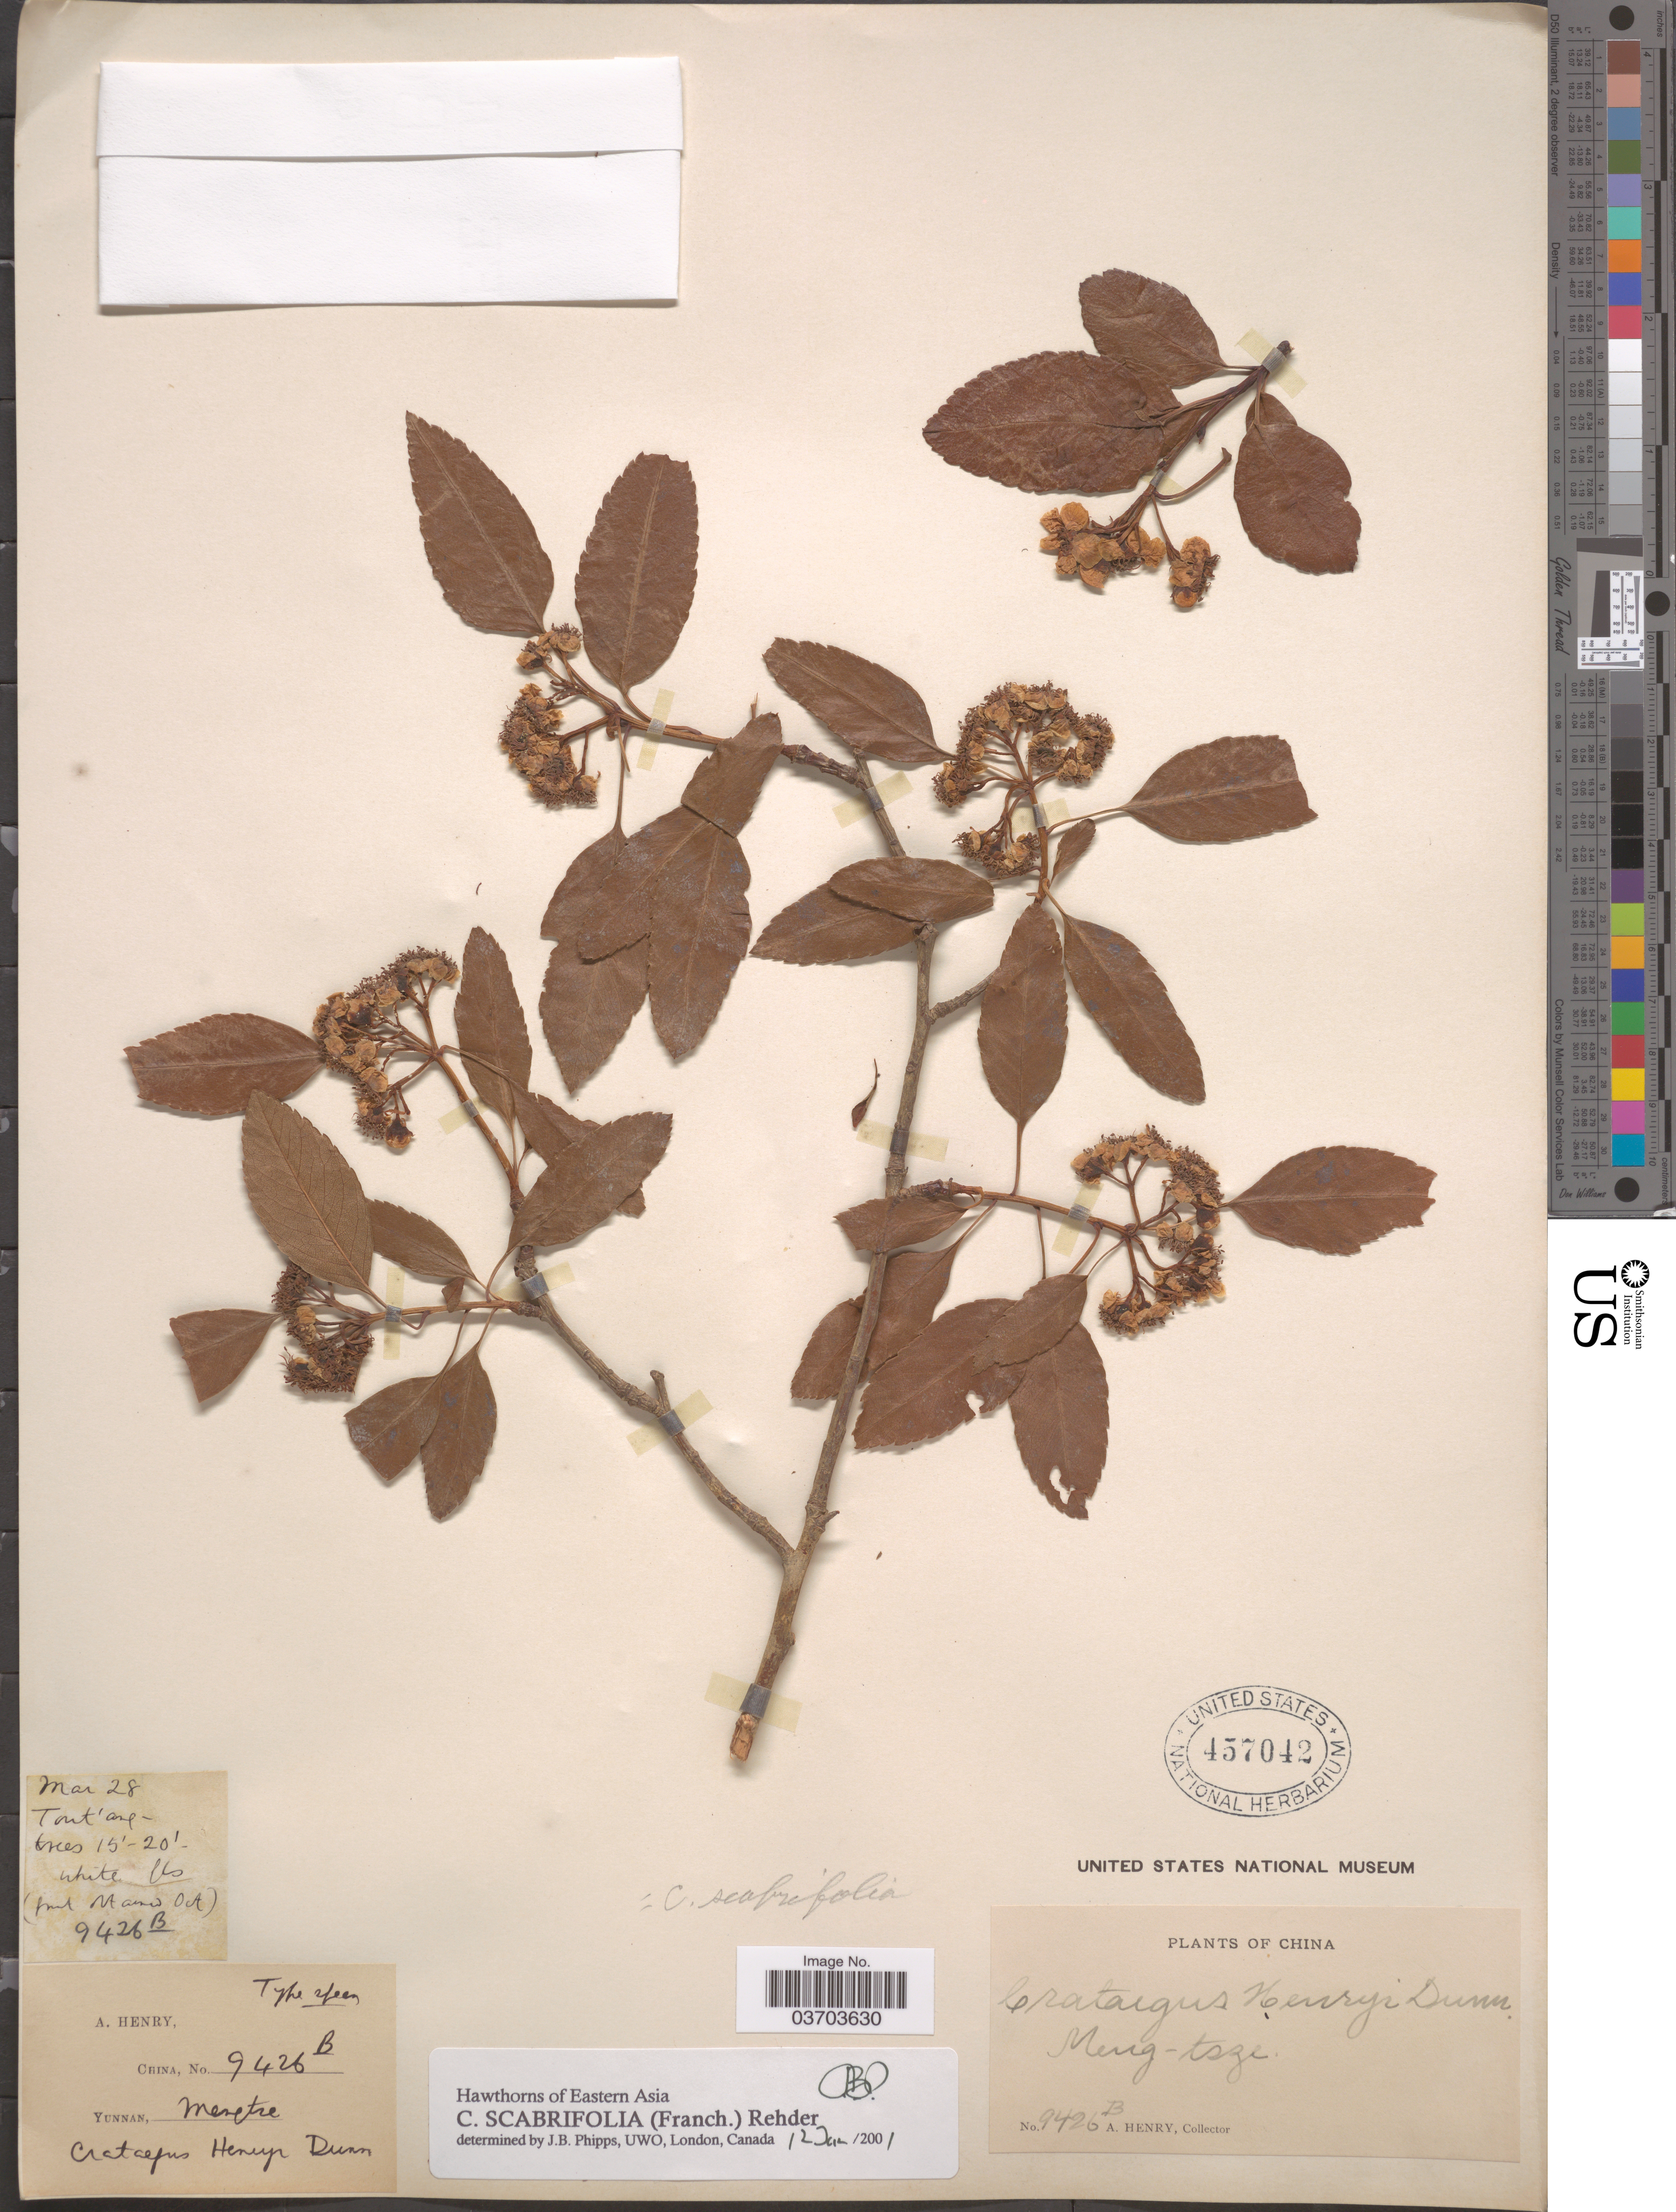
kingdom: Plantae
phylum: Tracheophyta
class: Magnoliopsida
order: Rosales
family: Rosaceae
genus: Crataegus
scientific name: Crataegus scabrifolia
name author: (Franch.) Rehder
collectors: A. Henry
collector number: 9426 B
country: China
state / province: Yunnan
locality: Meng-tsze.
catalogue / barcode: US 457042